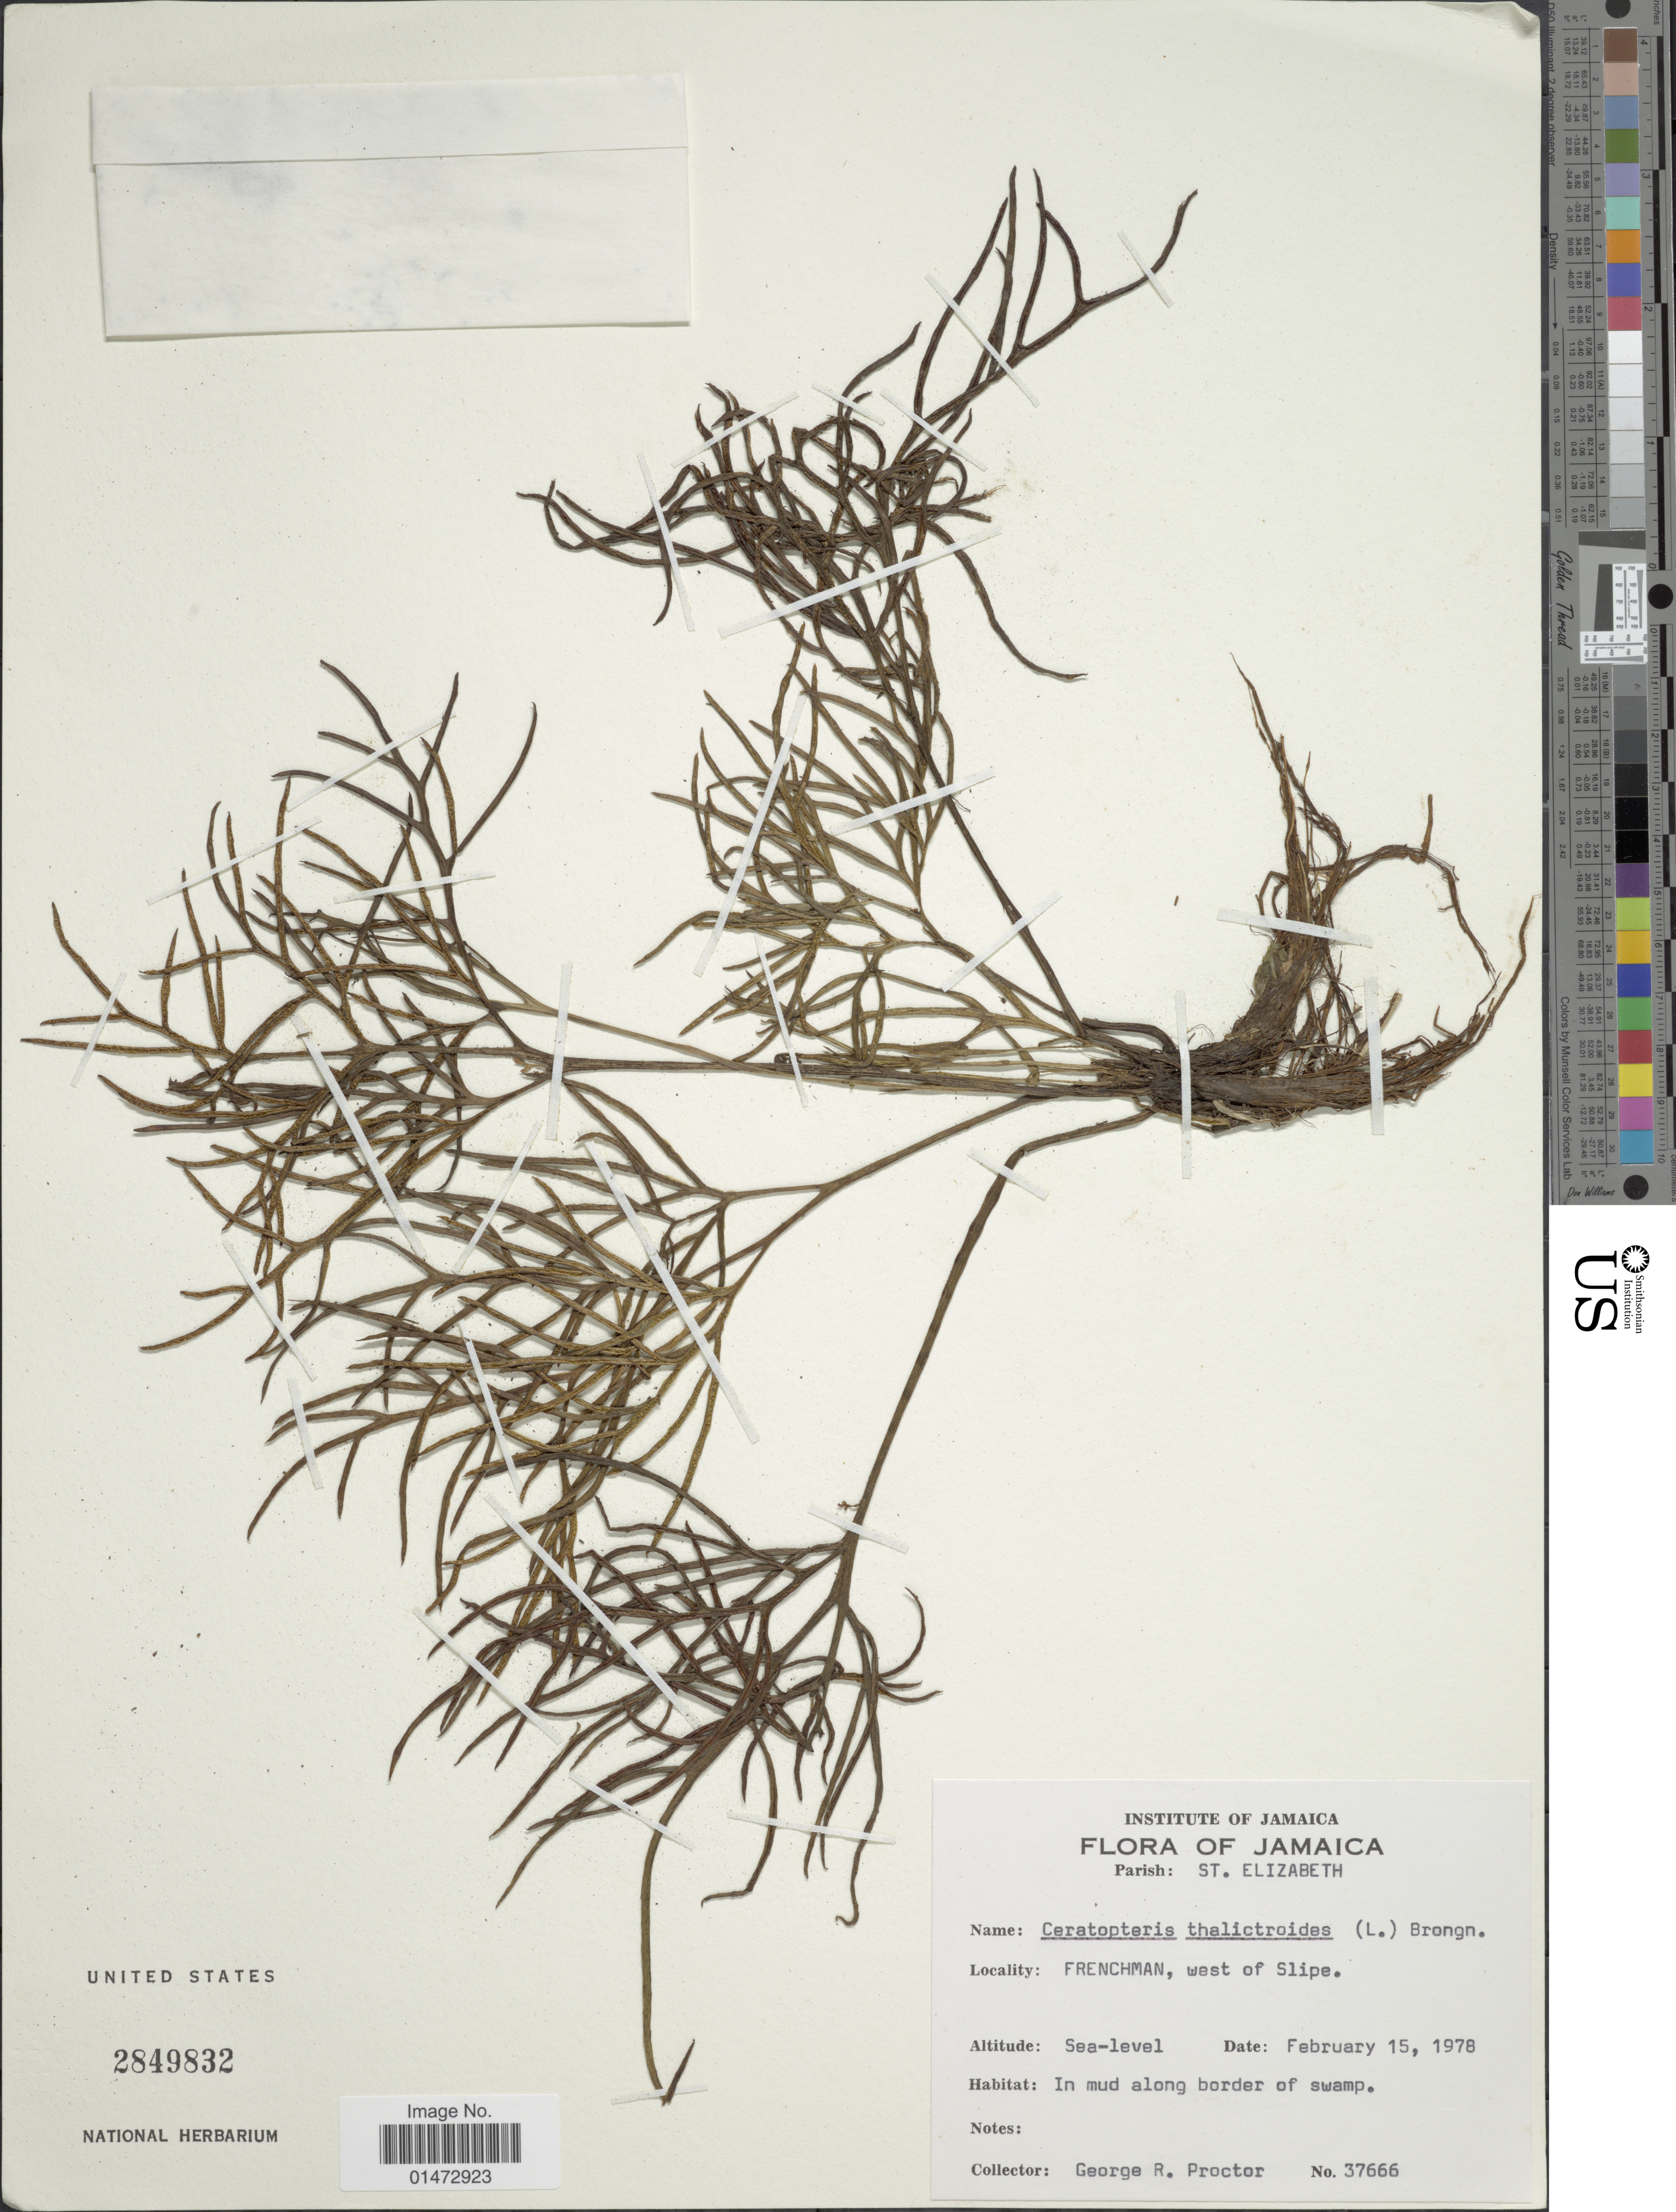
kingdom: Plantae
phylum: Tracheophyta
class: Polypodiopsida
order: Polypodiales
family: Pteridaceae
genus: Ceratopteris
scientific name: Ceratopteris thalictroides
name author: (L.) Brongn.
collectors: G. R. Proctor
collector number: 37666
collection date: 1978-02-15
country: Jamaica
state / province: Saint Elizabeth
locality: Frenchman, west of Slipe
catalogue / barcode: US 2849832